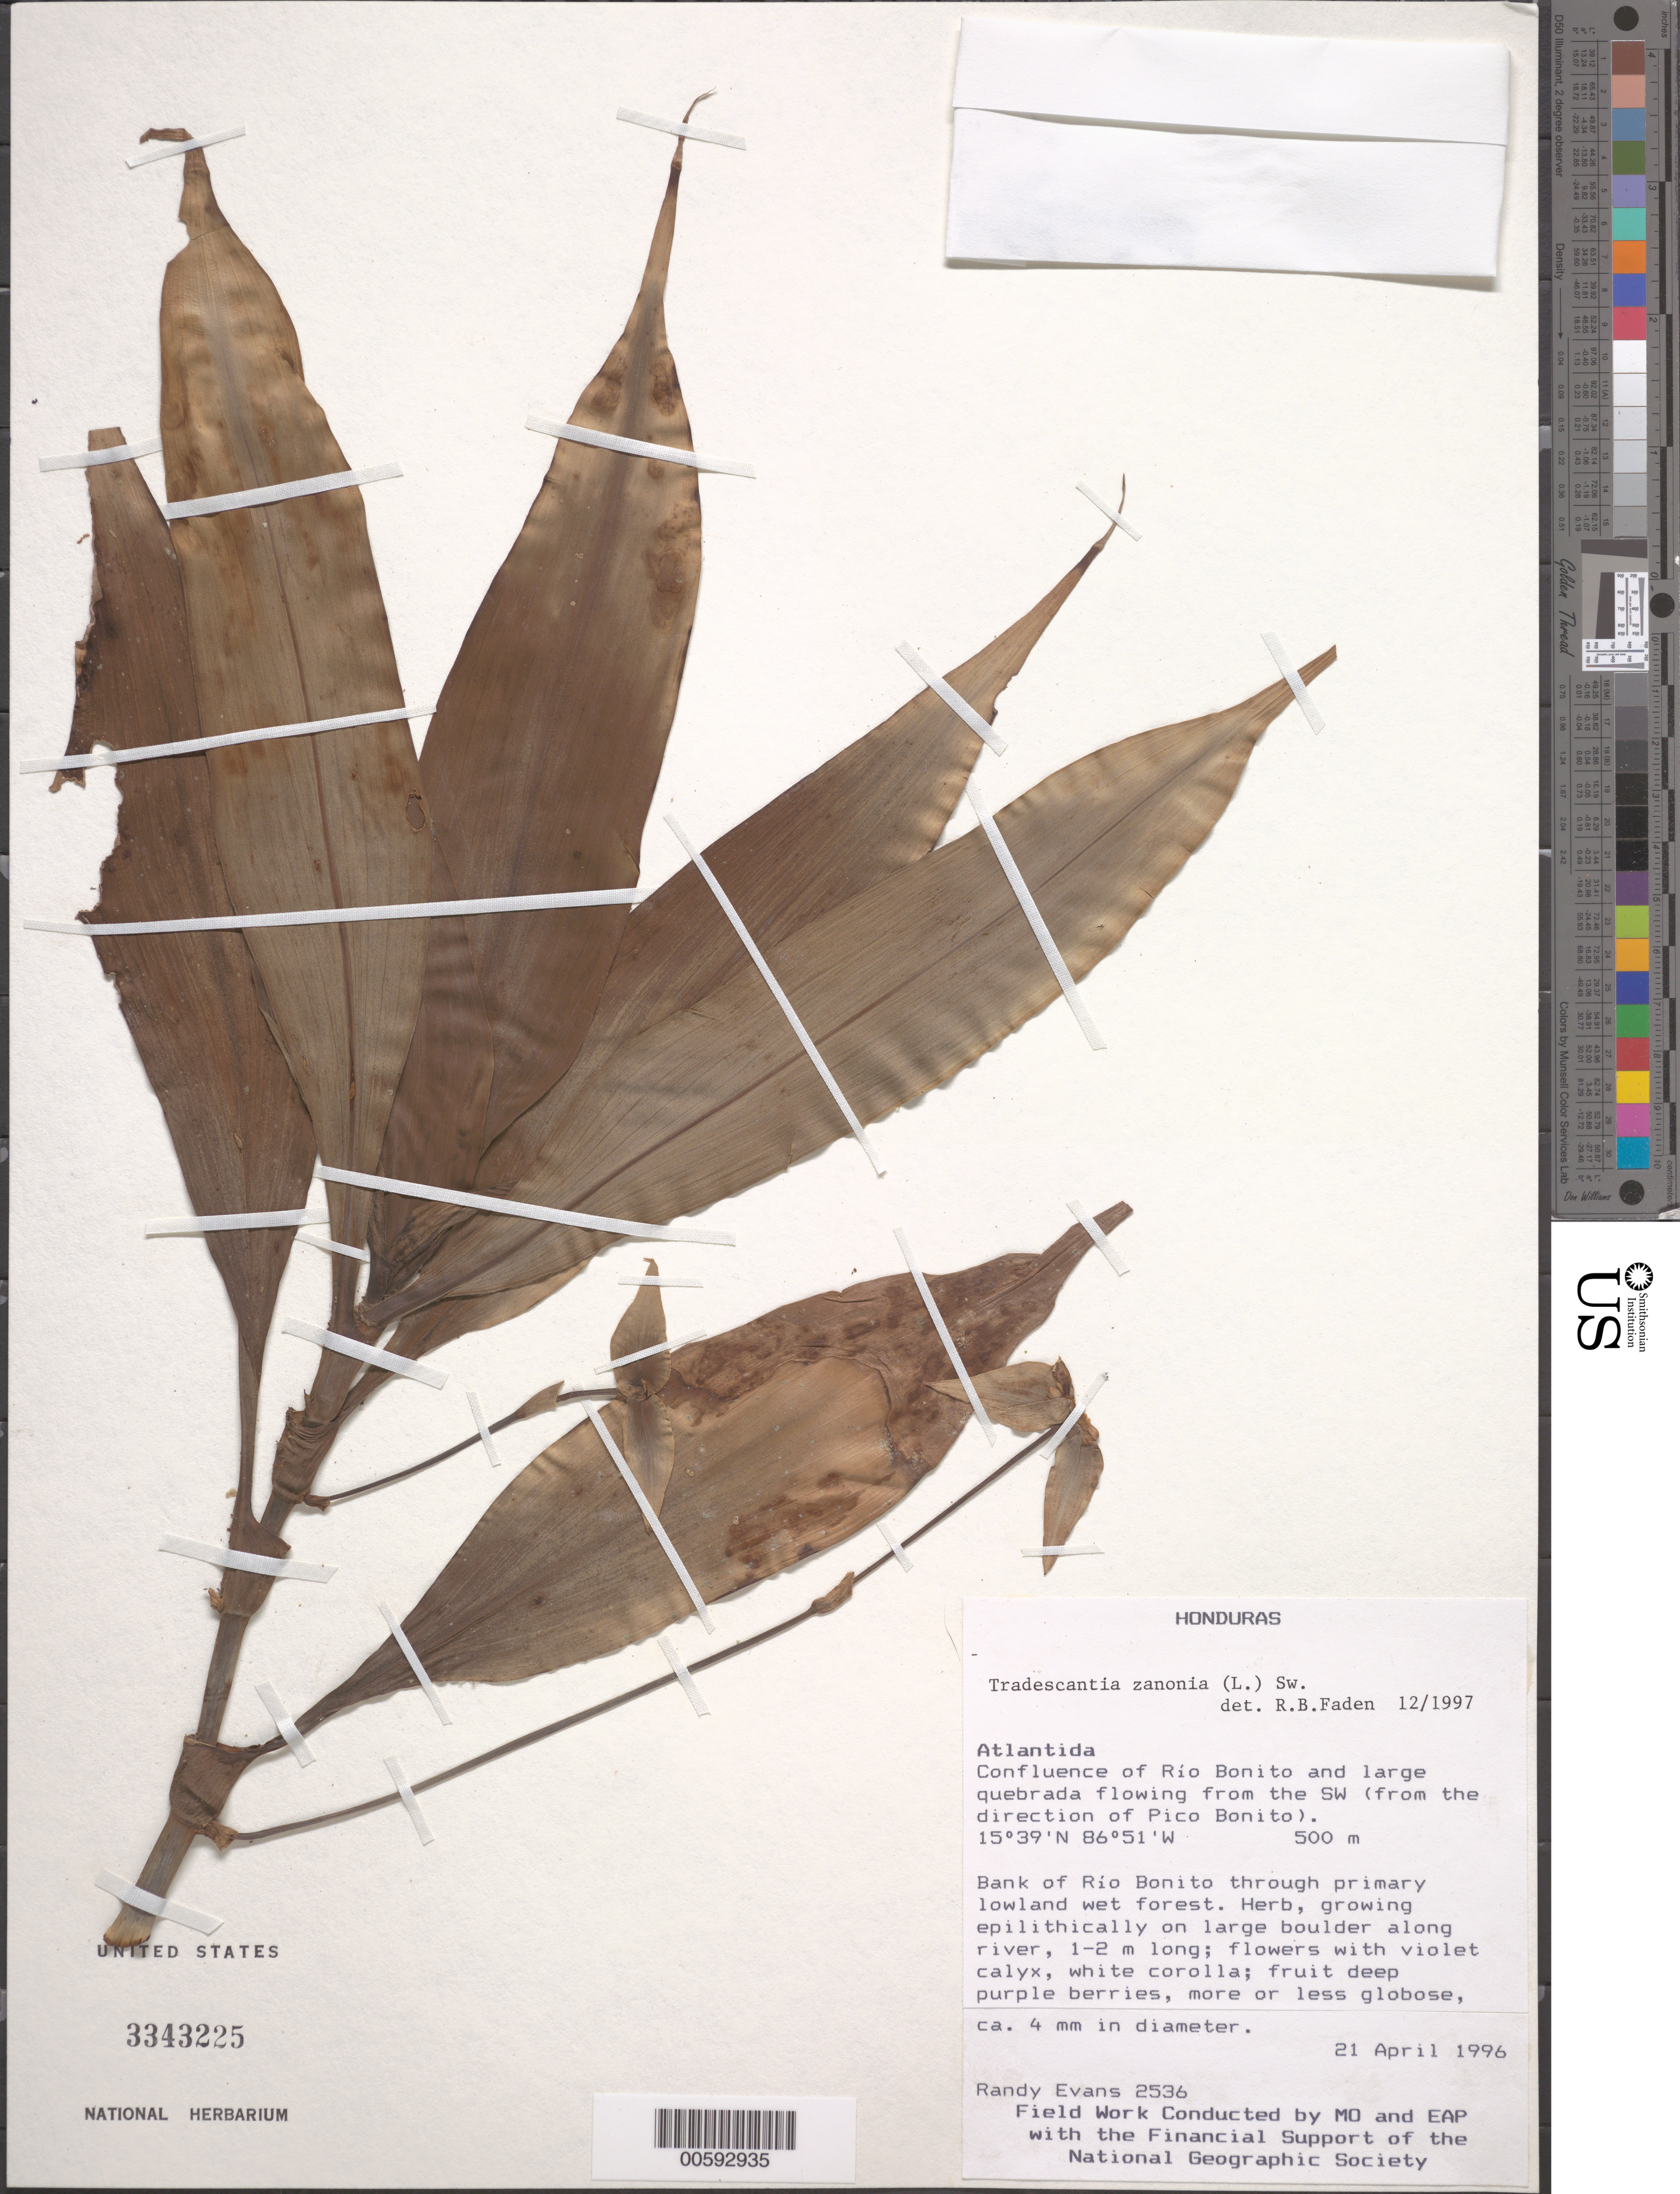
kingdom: Plantae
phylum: Tracheophyta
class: Liliopsida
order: Commelinales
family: Commelinaceae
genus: Tradescantia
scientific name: Tradescantia zanonia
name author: (L.) Sw.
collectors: R. Evans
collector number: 2536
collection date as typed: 21 Apr 1996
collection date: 1996-04-21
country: Honduras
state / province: Atlántida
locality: Confluence of Rio Bonito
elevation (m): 500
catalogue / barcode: US 3343225